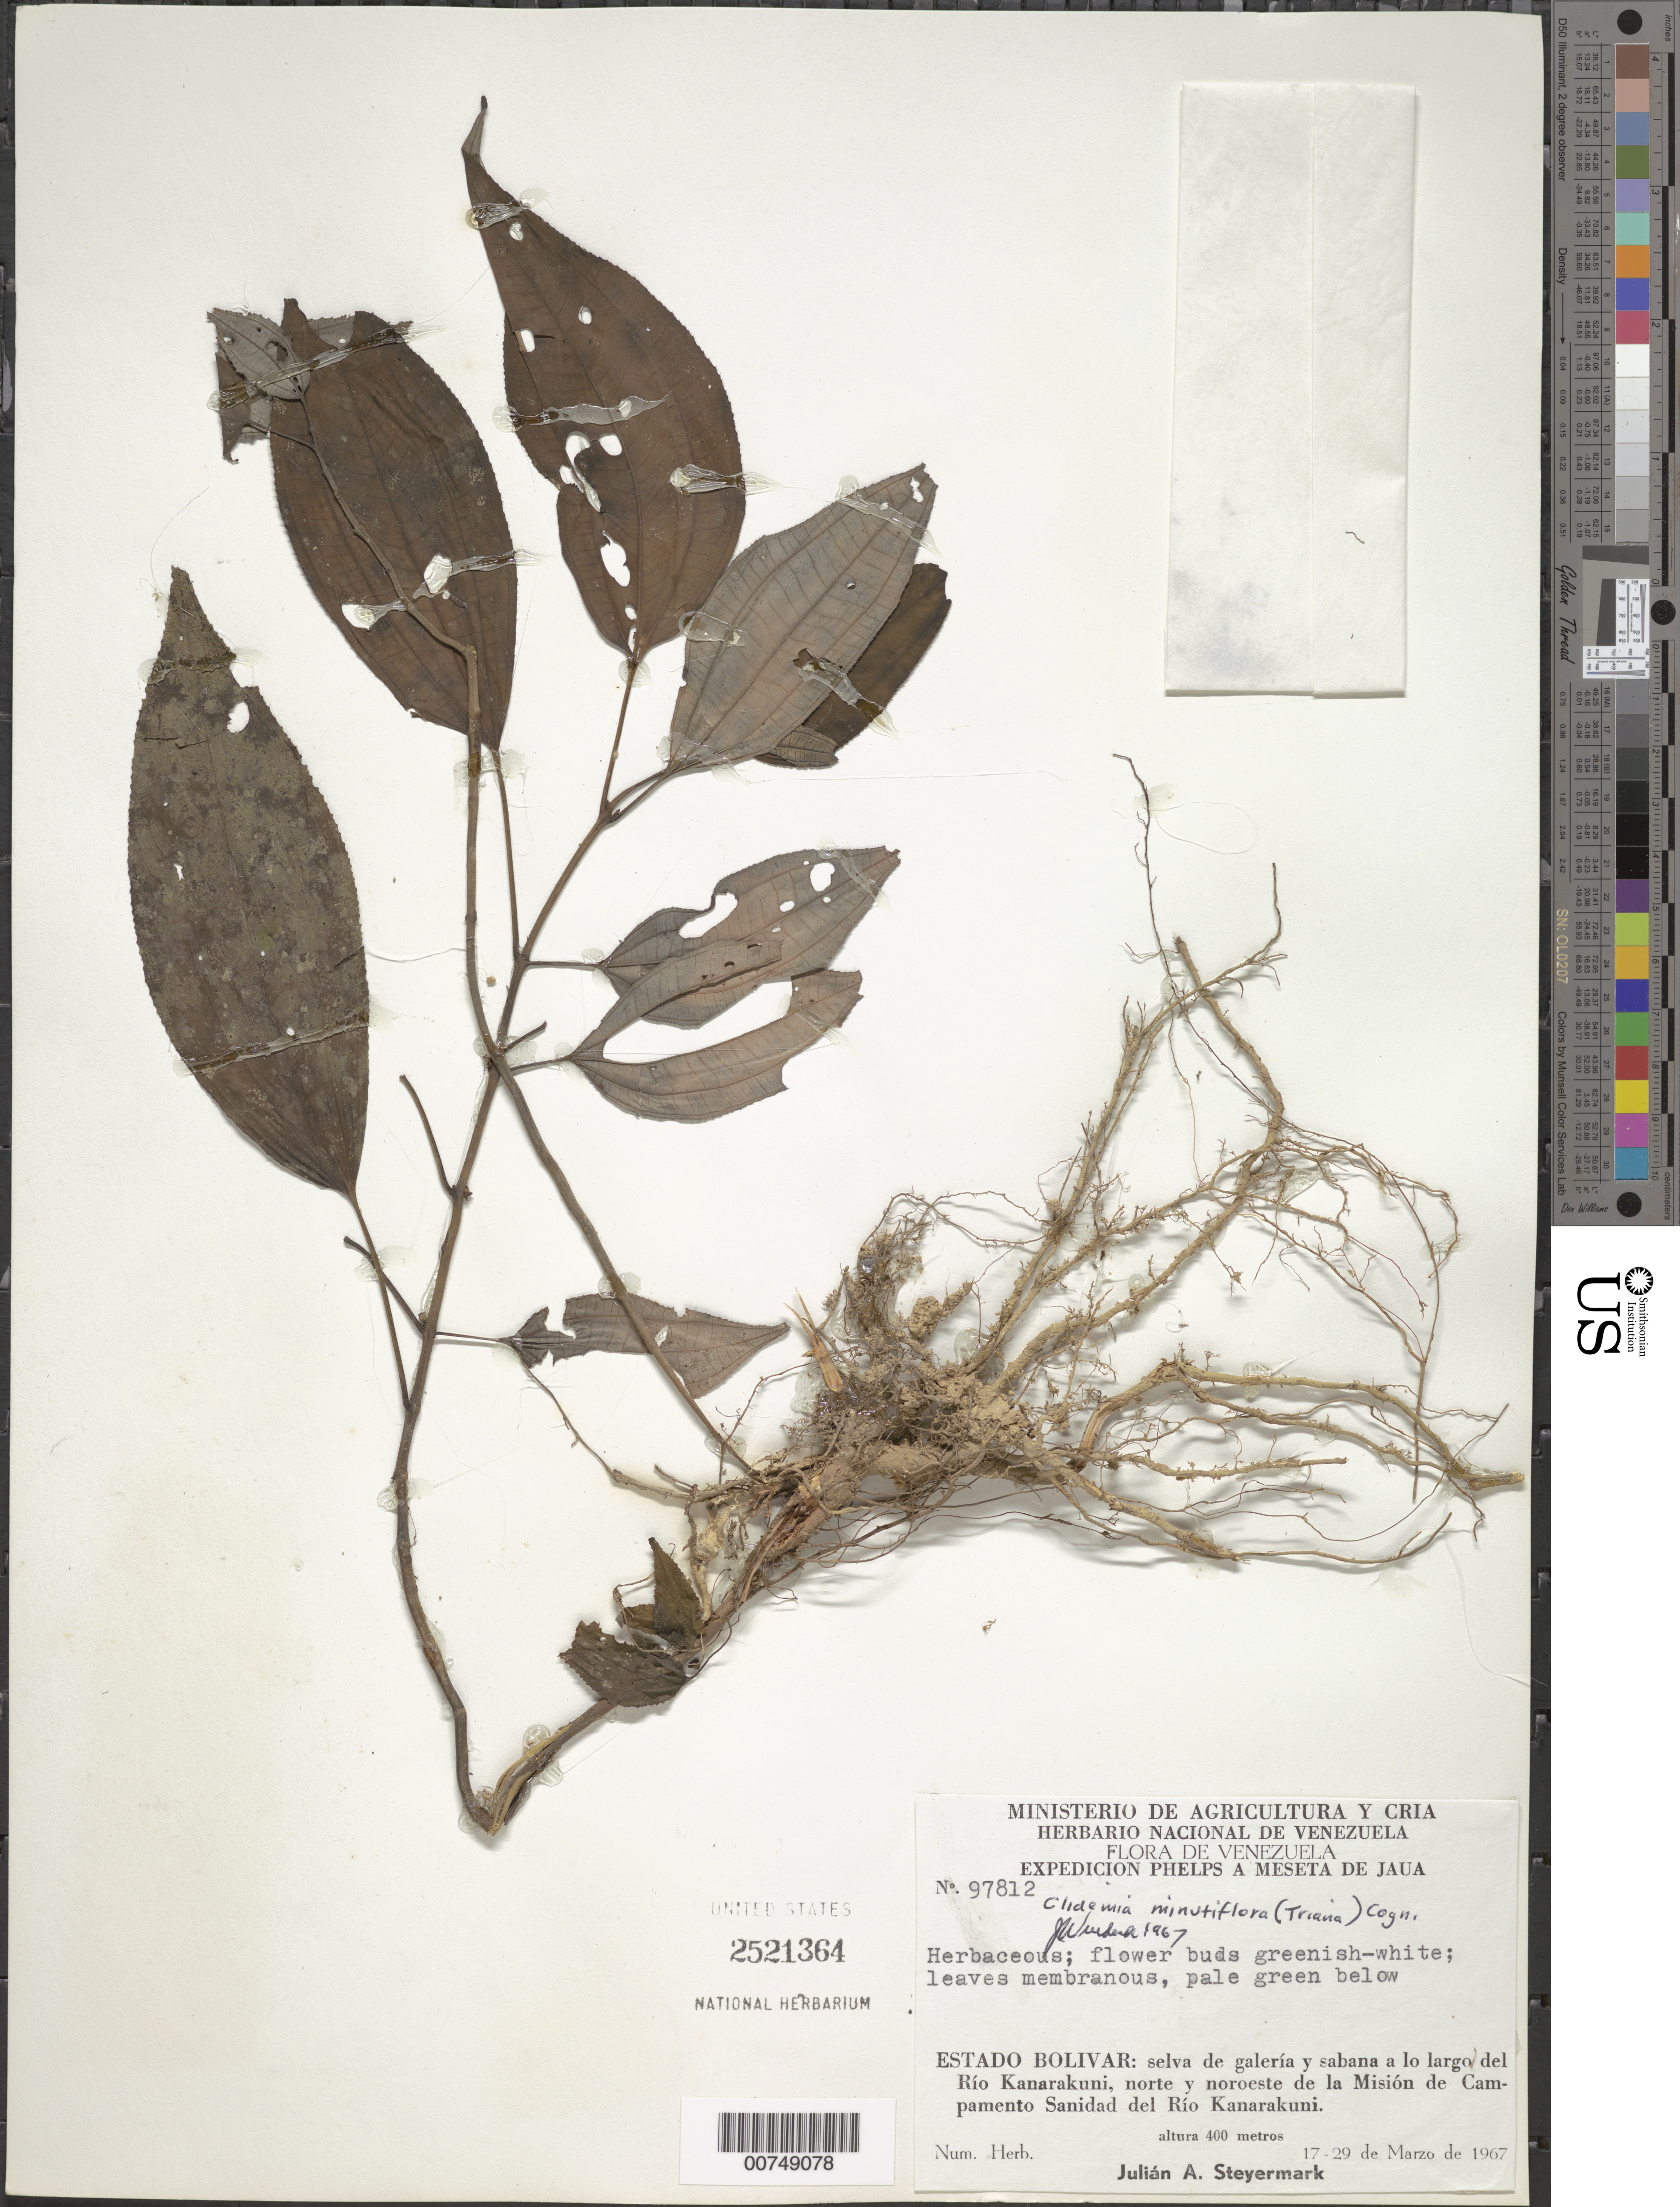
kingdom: Plantae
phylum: Tracheophyta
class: Magnoliopsida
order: Myrtales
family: Melastomataceae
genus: Clidemia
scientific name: Clidemia minutiflora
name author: (Triana) Cogn.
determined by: Wurdack, John J., (US), US (UNITED STATES)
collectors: J. Steyermark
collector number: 97812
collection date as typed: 17-Mar-67 to 29-Mar-67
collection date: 1967-03-17/1967-03-29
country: Venezuela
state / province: Bolívar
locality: Río Kanarakuni, N and NW of Mision de Campamento Sanidad del Río Kanarakuni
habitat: Gallery forest and savanna along river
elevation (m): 400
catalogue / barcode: US 2521364